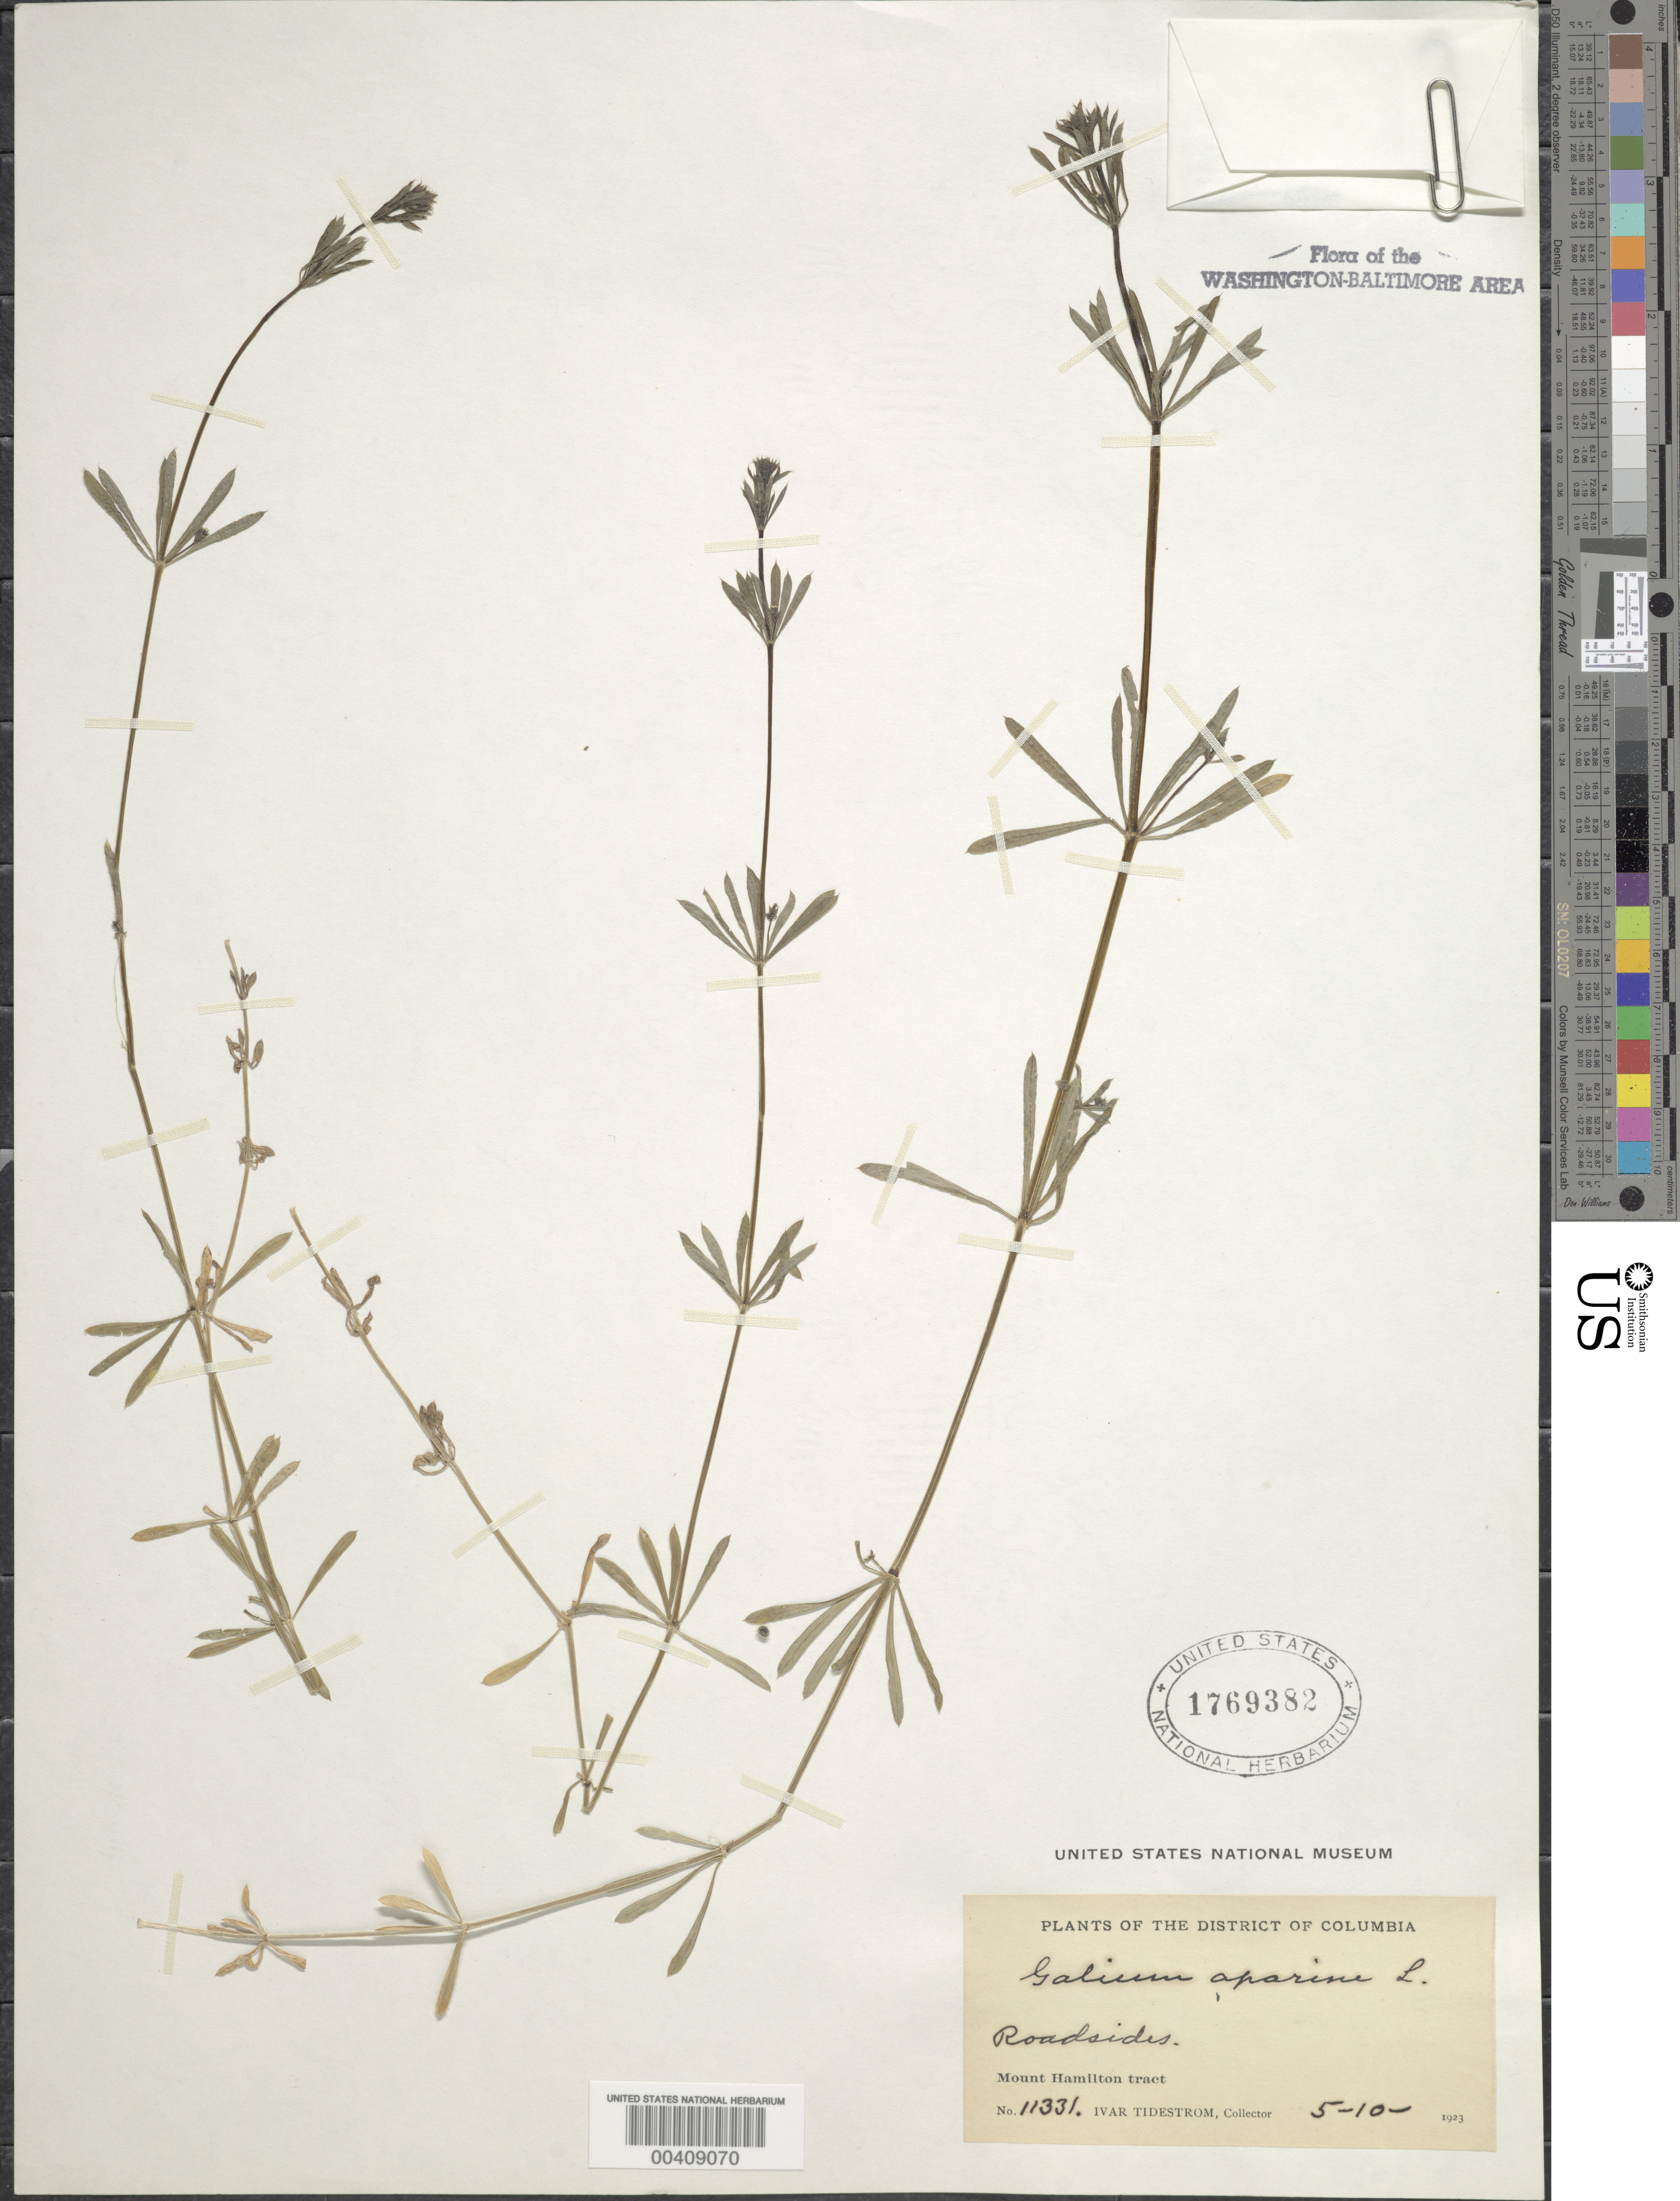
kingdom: Plantae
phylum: Tracheophyta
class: Magnoliopsida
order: Gentianales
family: Rubiaceae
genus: Galium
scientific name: Galium aparine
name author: L.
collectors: I. F. Tidestrom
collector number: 11331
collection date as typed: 10 May 1923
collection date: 1923-05-10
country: United States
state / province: District of Columbia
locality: Mt. Hamilton Tract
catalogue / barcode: US 1769382